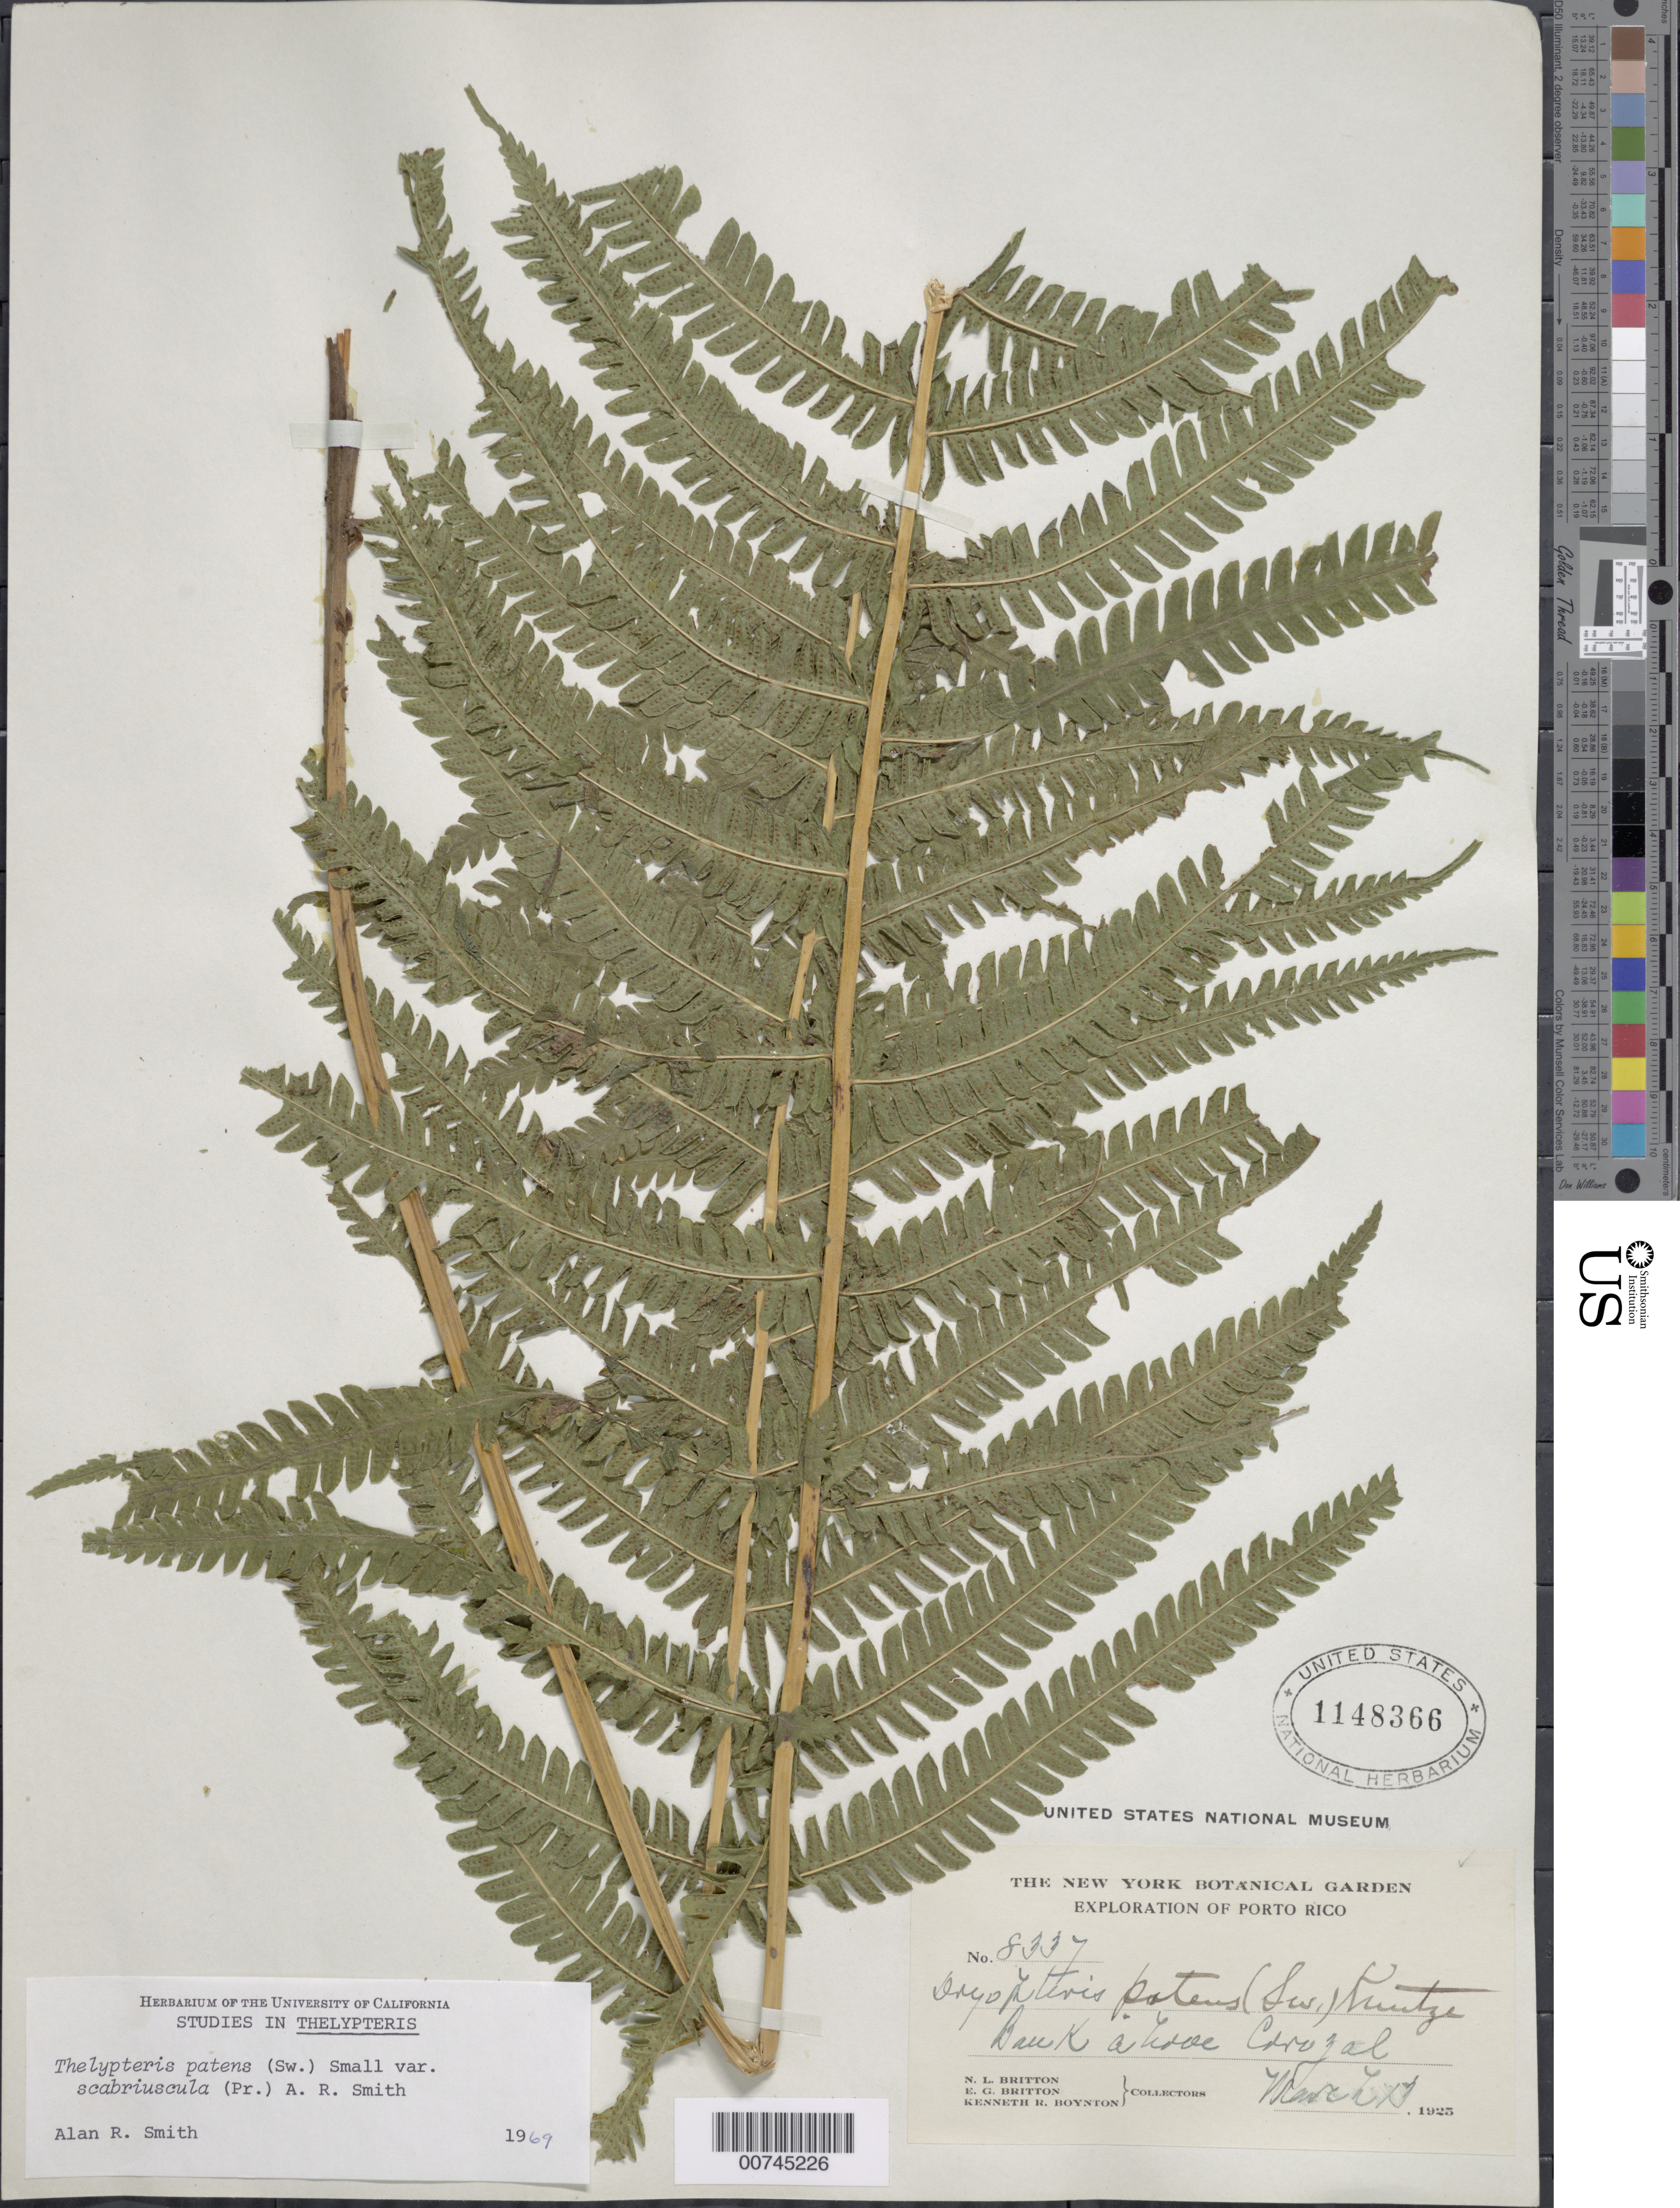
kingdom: Plantae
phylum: Tracheophyta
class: Polypodiopsida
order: Polypodiales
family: Thelypteridaceae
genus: Christella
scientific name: Christella serra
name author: (Sw.) Holttum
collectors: N. Britton, E. G. Britton & K. Boyton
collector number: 8337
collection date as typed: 13 Mar 1925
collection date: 1925-03-13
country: Puerto Rico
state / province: Corozal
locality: Bank above Corozal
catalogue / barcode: US 1148366